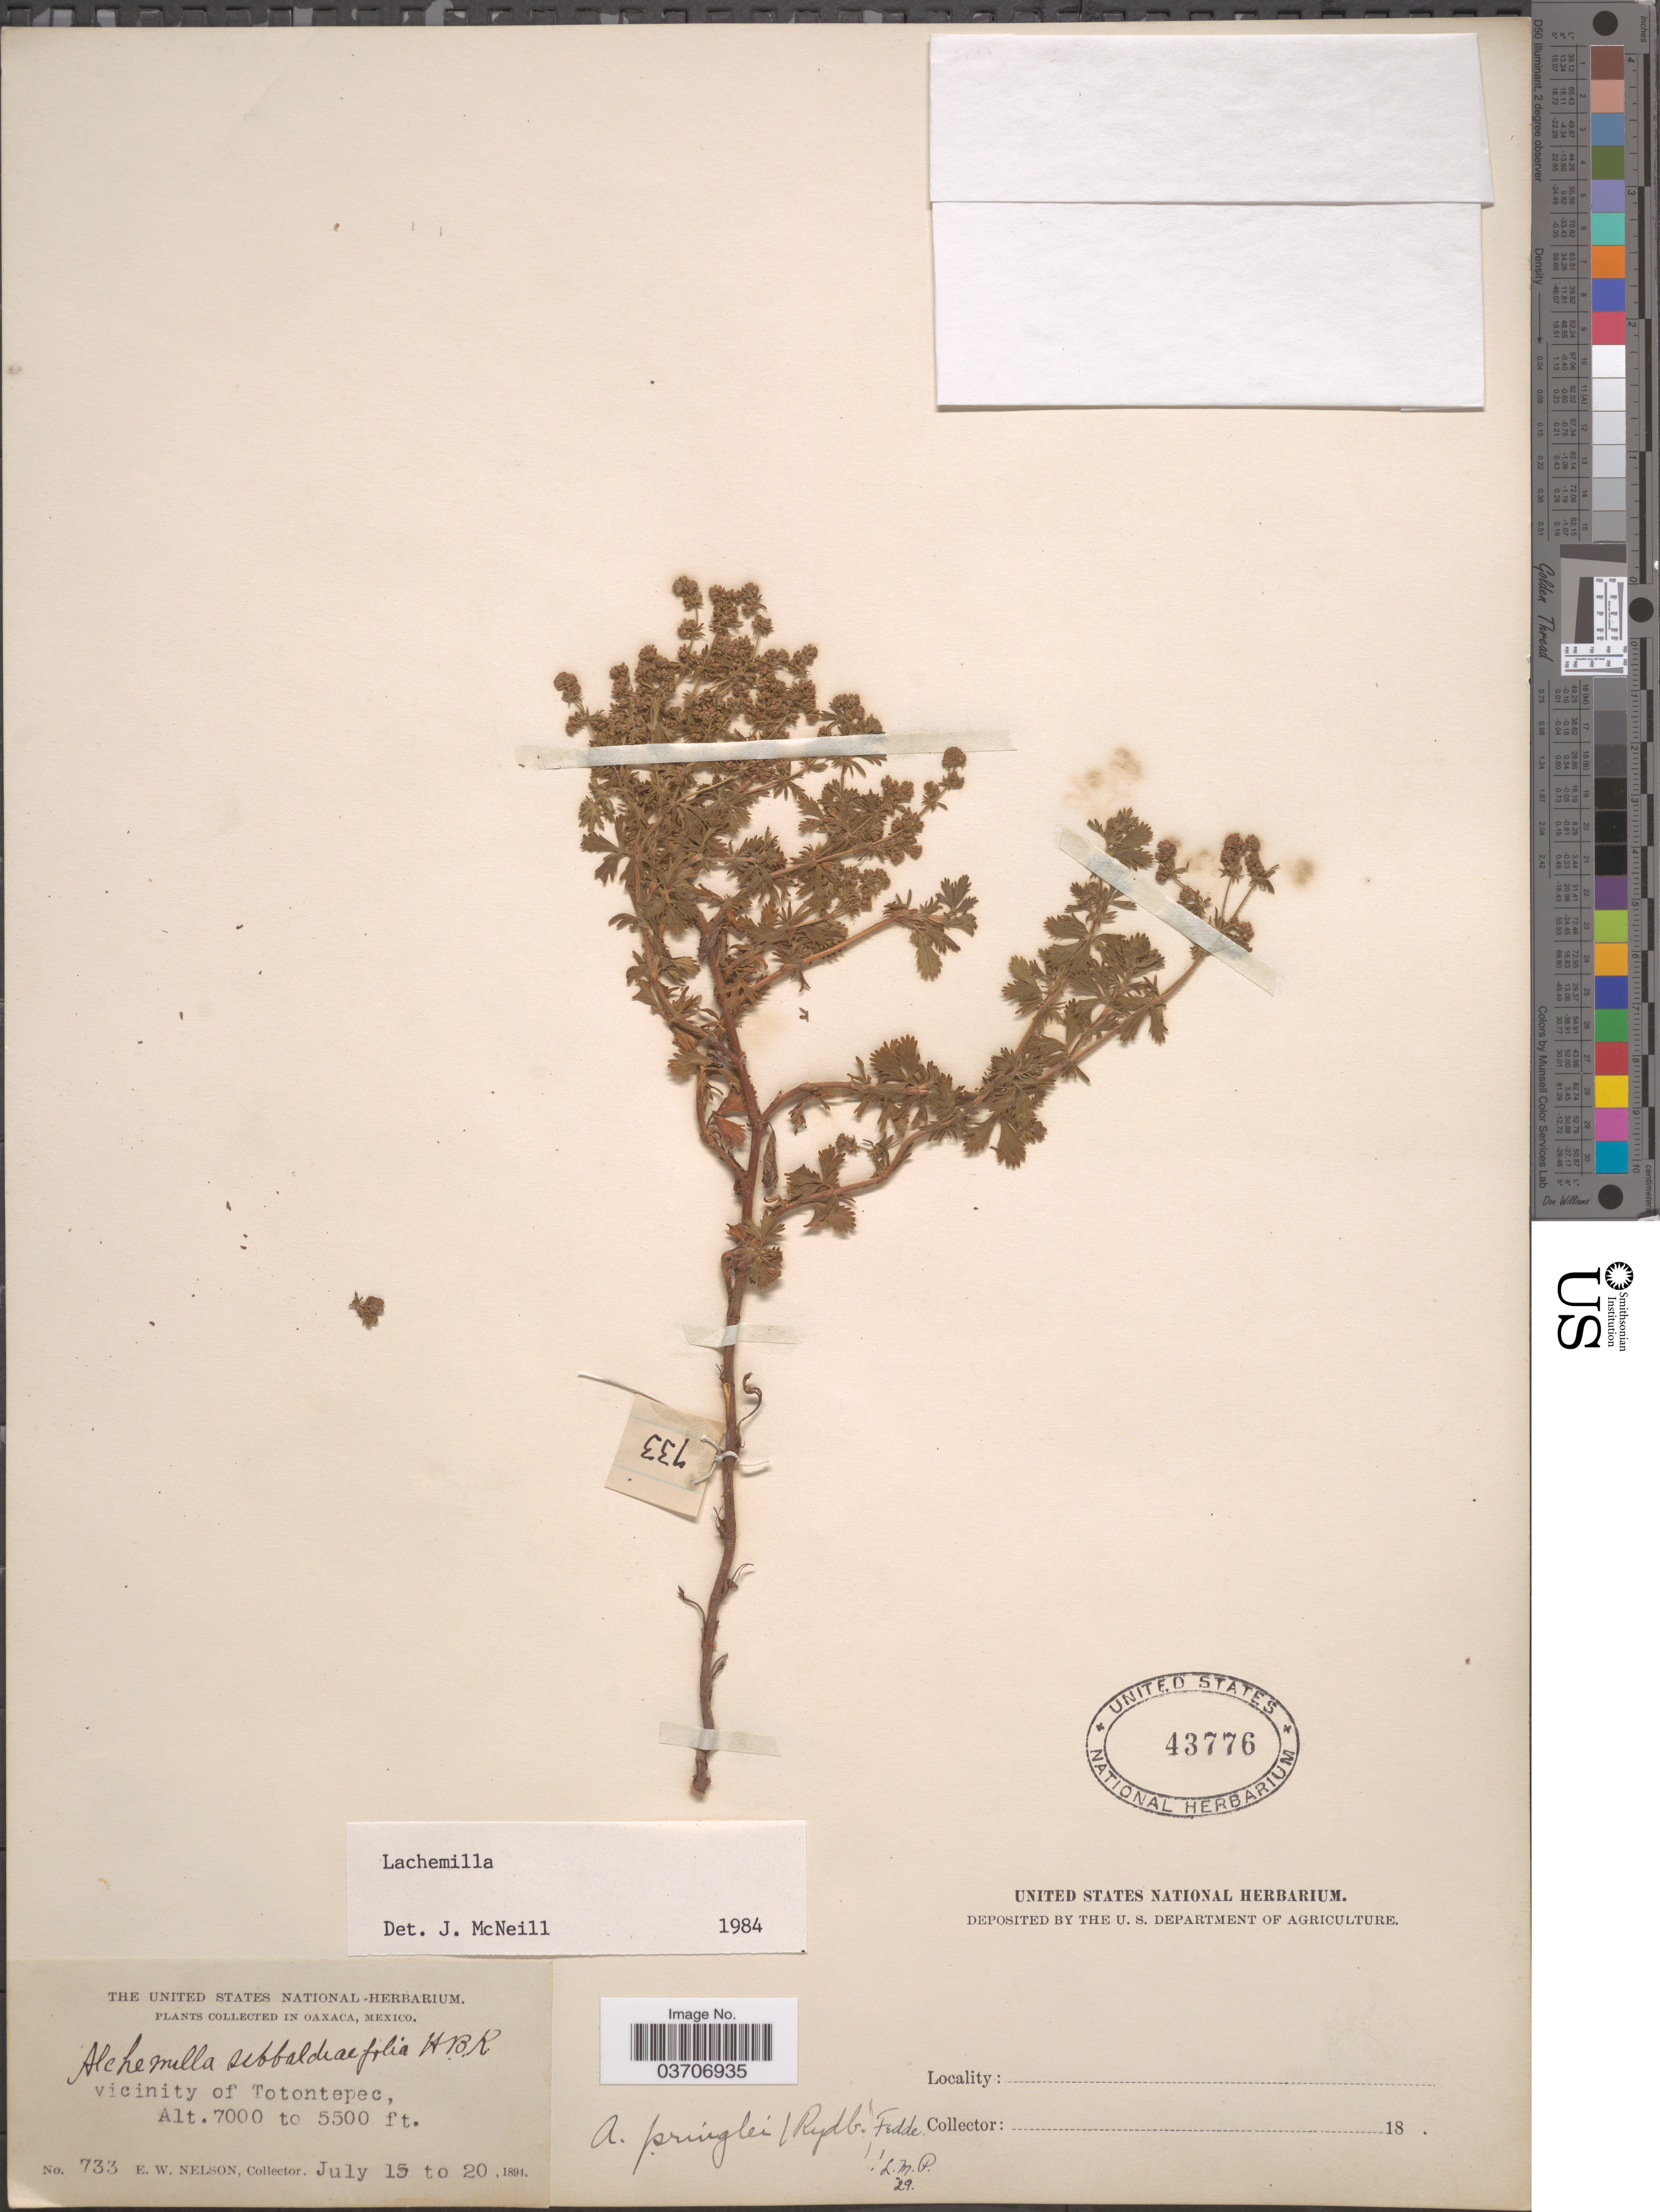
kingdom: Plantae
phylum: Tracheophyta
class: Magnoliopsida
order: Rosales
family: Rosaceae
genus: Lachemilla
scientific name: Lachemilla sp.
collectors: E. W. Nelson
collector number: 733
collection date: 1894-07-15/1894-07-20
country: Mexico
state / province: Oaxaca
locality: Vicinity of Totontepec.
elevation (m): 1676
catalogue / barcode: US 43776